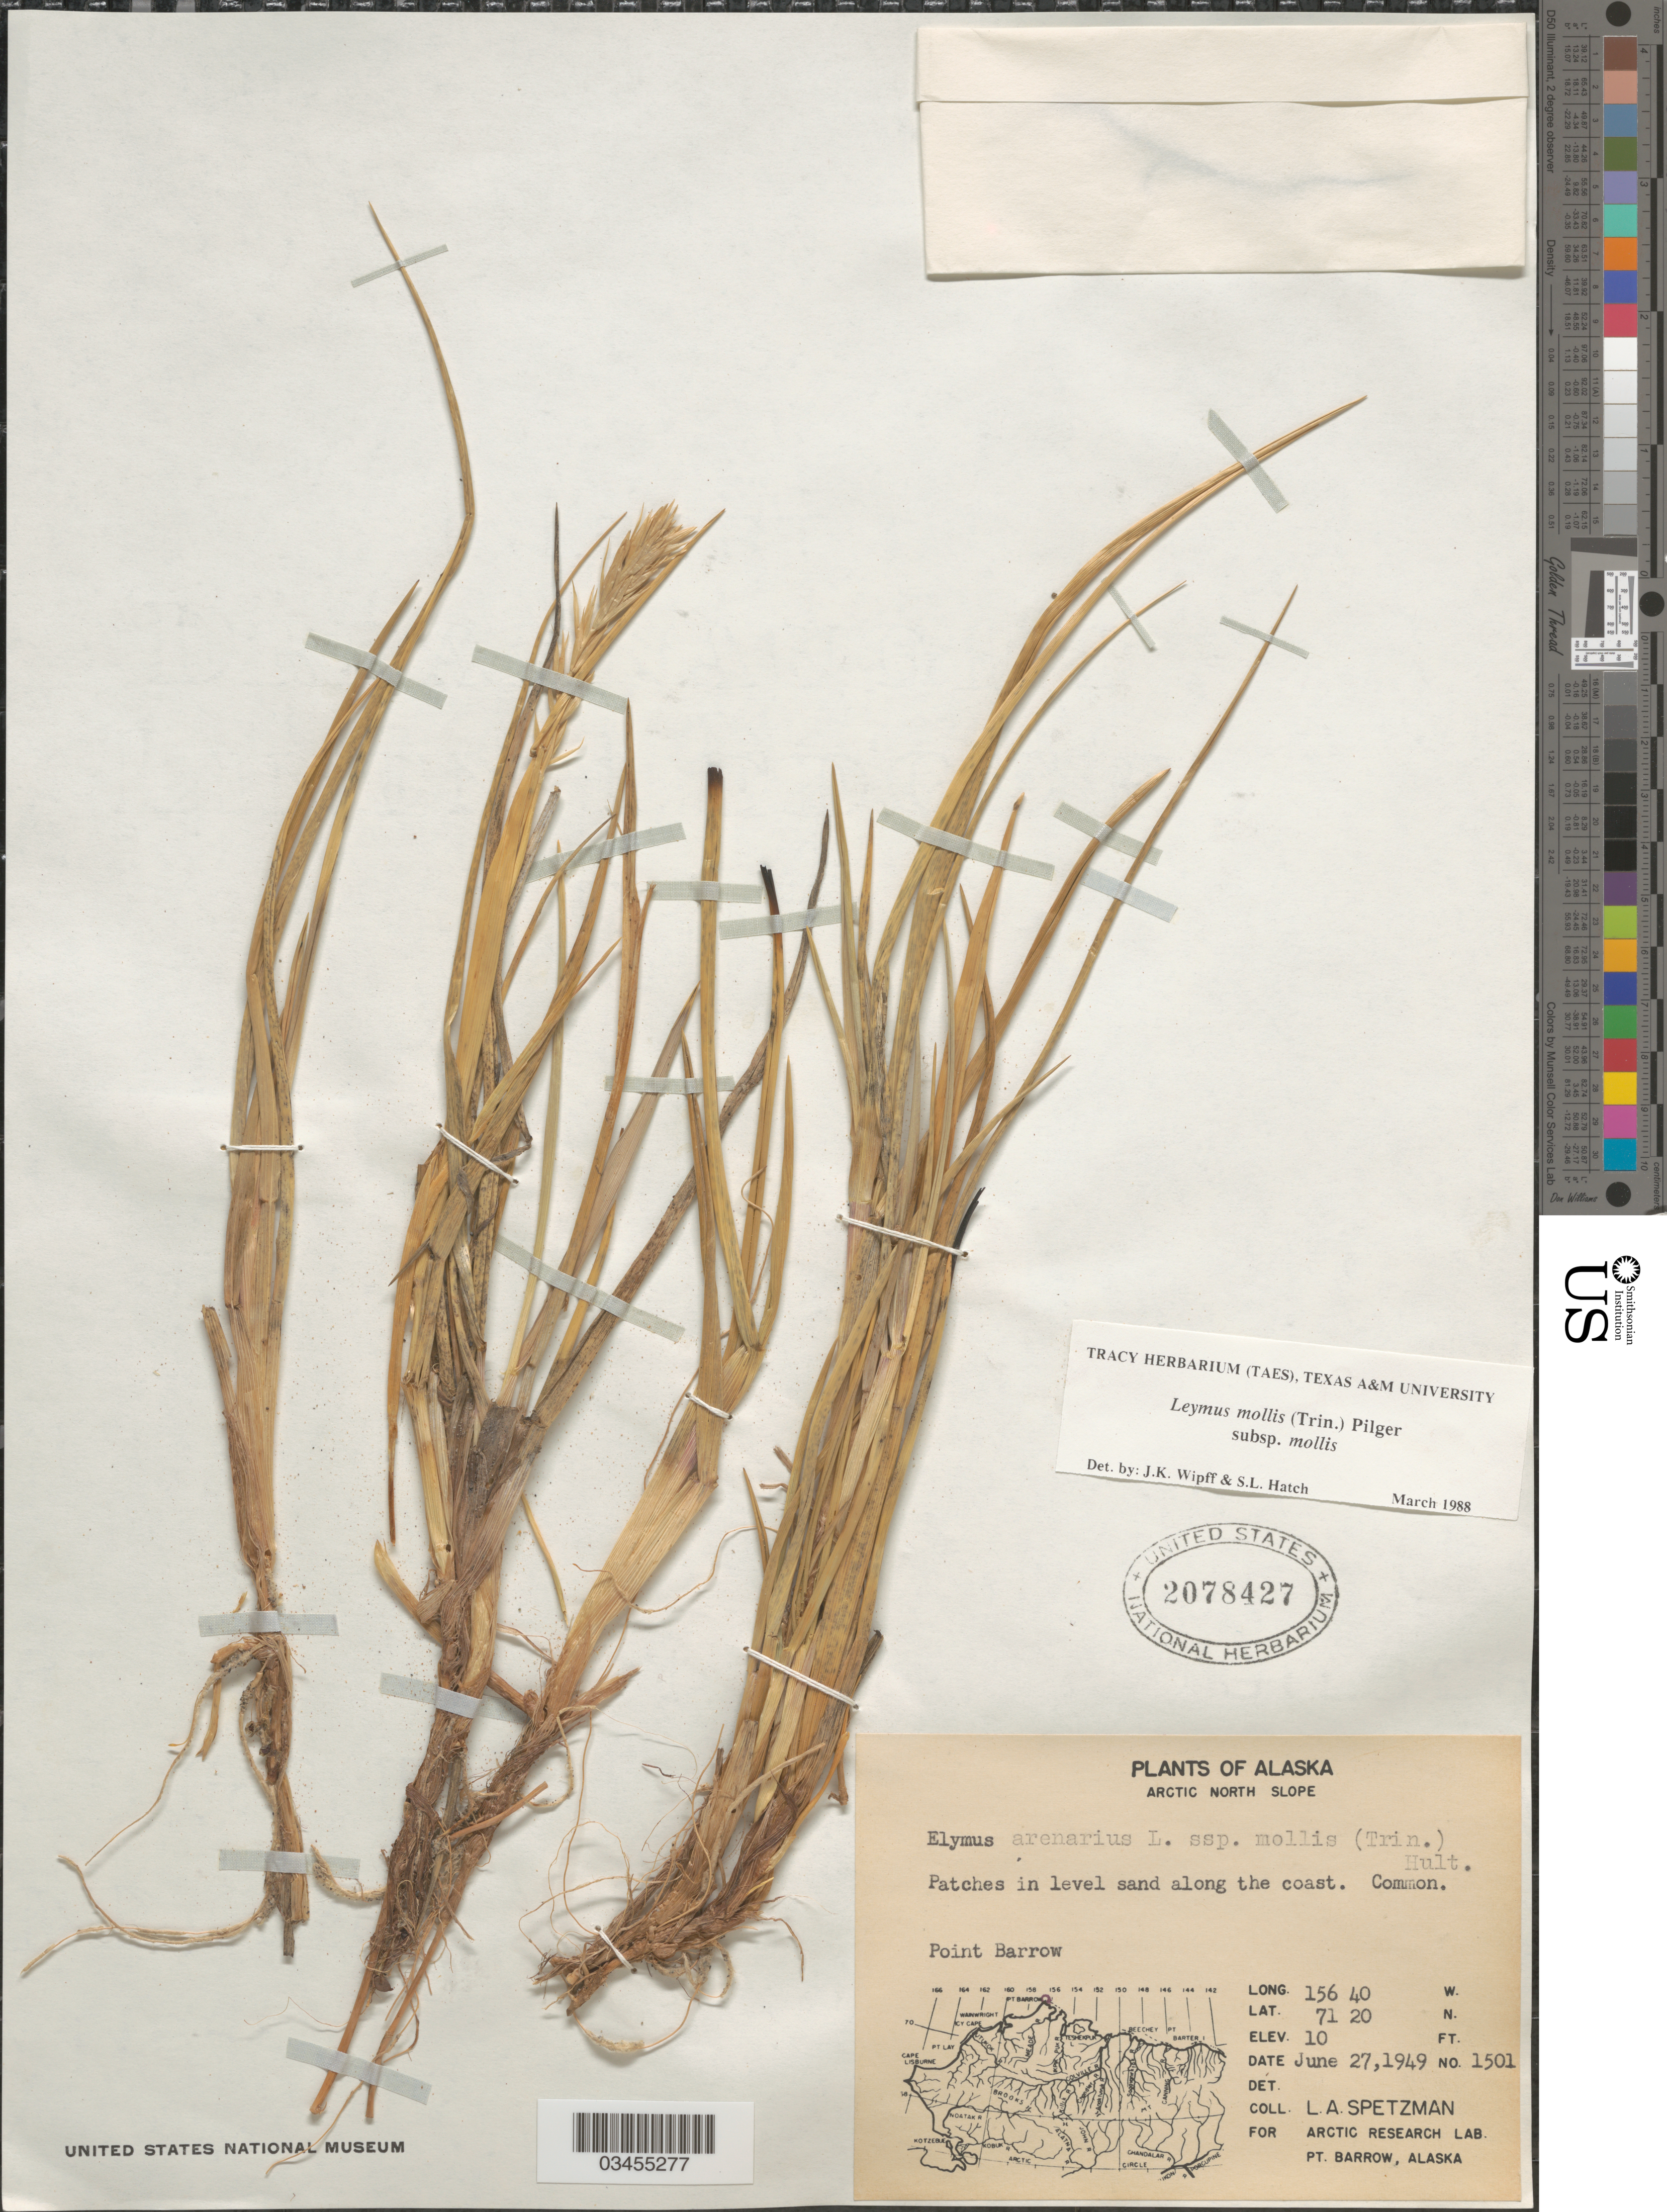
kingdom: Plantae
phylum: Tracheophyta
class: Liliopsida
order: Poales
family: Poaceae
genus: Leymus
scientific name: Leymus mollis subsp. mollis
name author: (Trin.) Pilg.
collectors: L. Spetzman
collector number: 1501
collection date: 1949-06-27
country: United States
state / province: Alaska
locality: Arctic North Slope. Point Barrow.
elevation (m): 3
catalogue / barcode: US 2078427